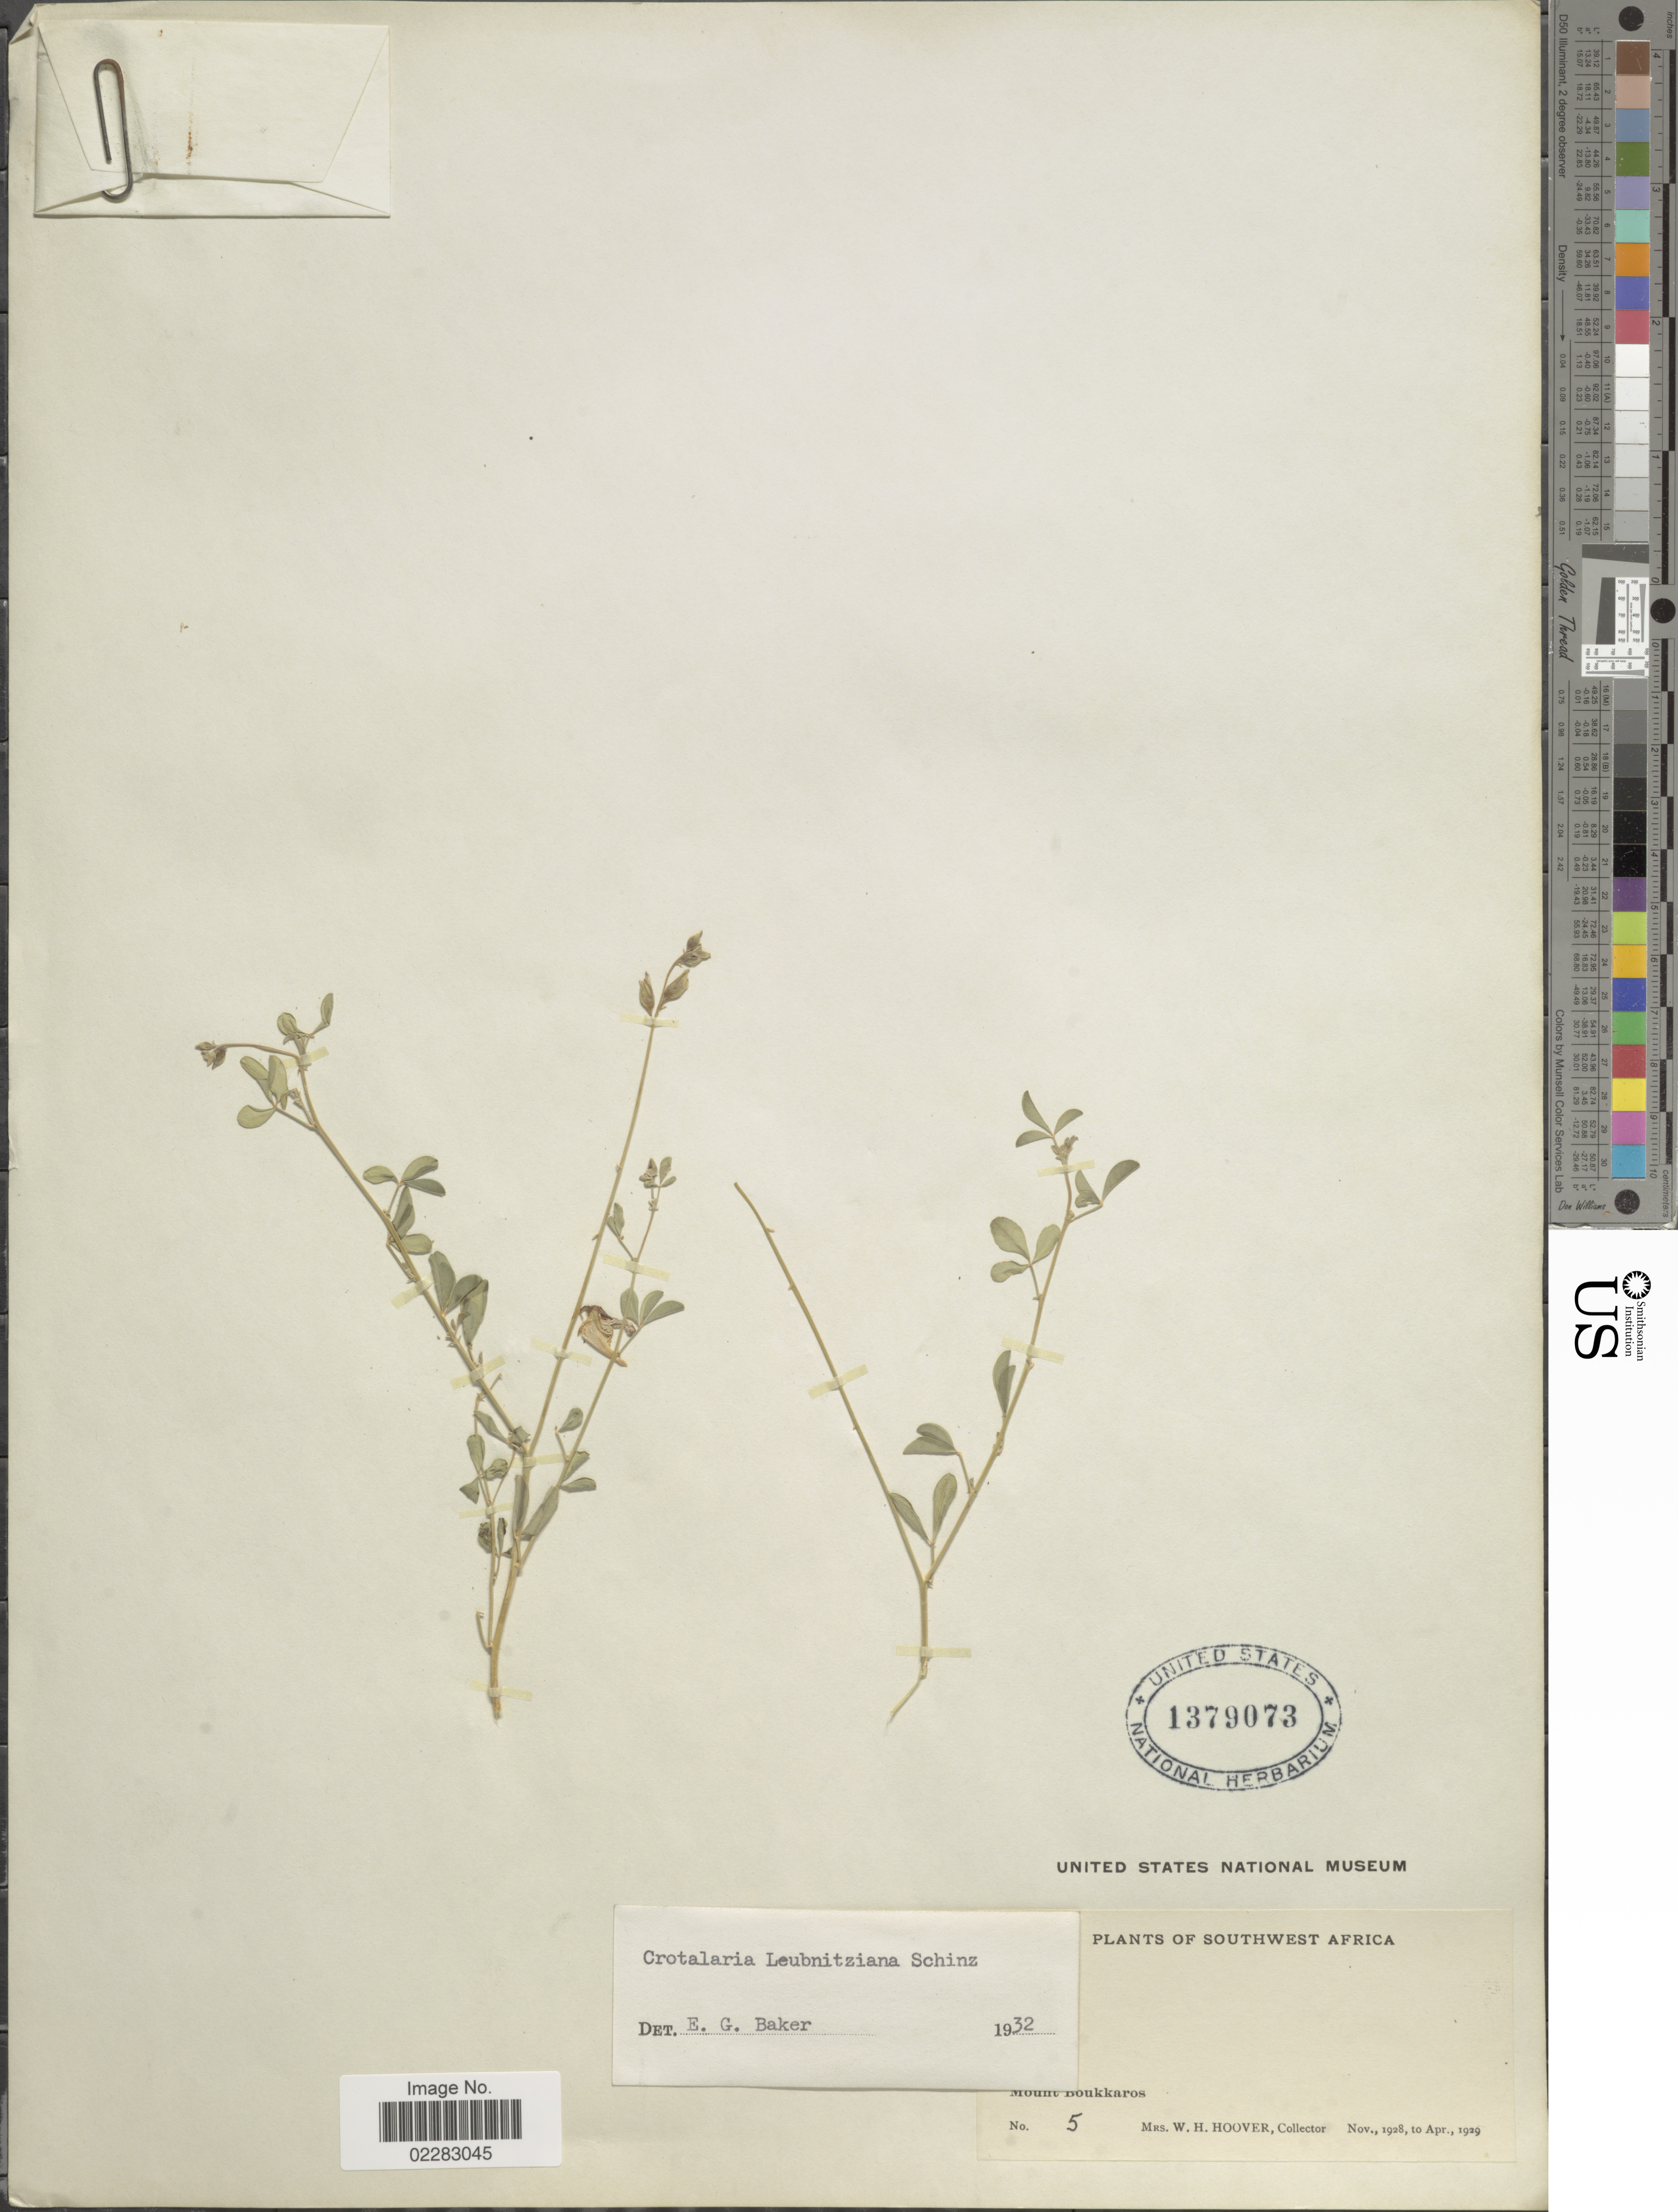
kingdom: Plantae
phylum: Tracheophyta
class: Magnoliopsida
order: Fabales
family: Fabaceae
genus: Crotalaria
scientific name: Crotalaria leubnitziana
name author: Schinz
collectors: W. H. Hoover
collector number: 5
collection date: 1928-11/1929-04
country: Namibia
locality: Southwest Africa, Mount Boukkaros.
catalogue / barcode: US 1379073